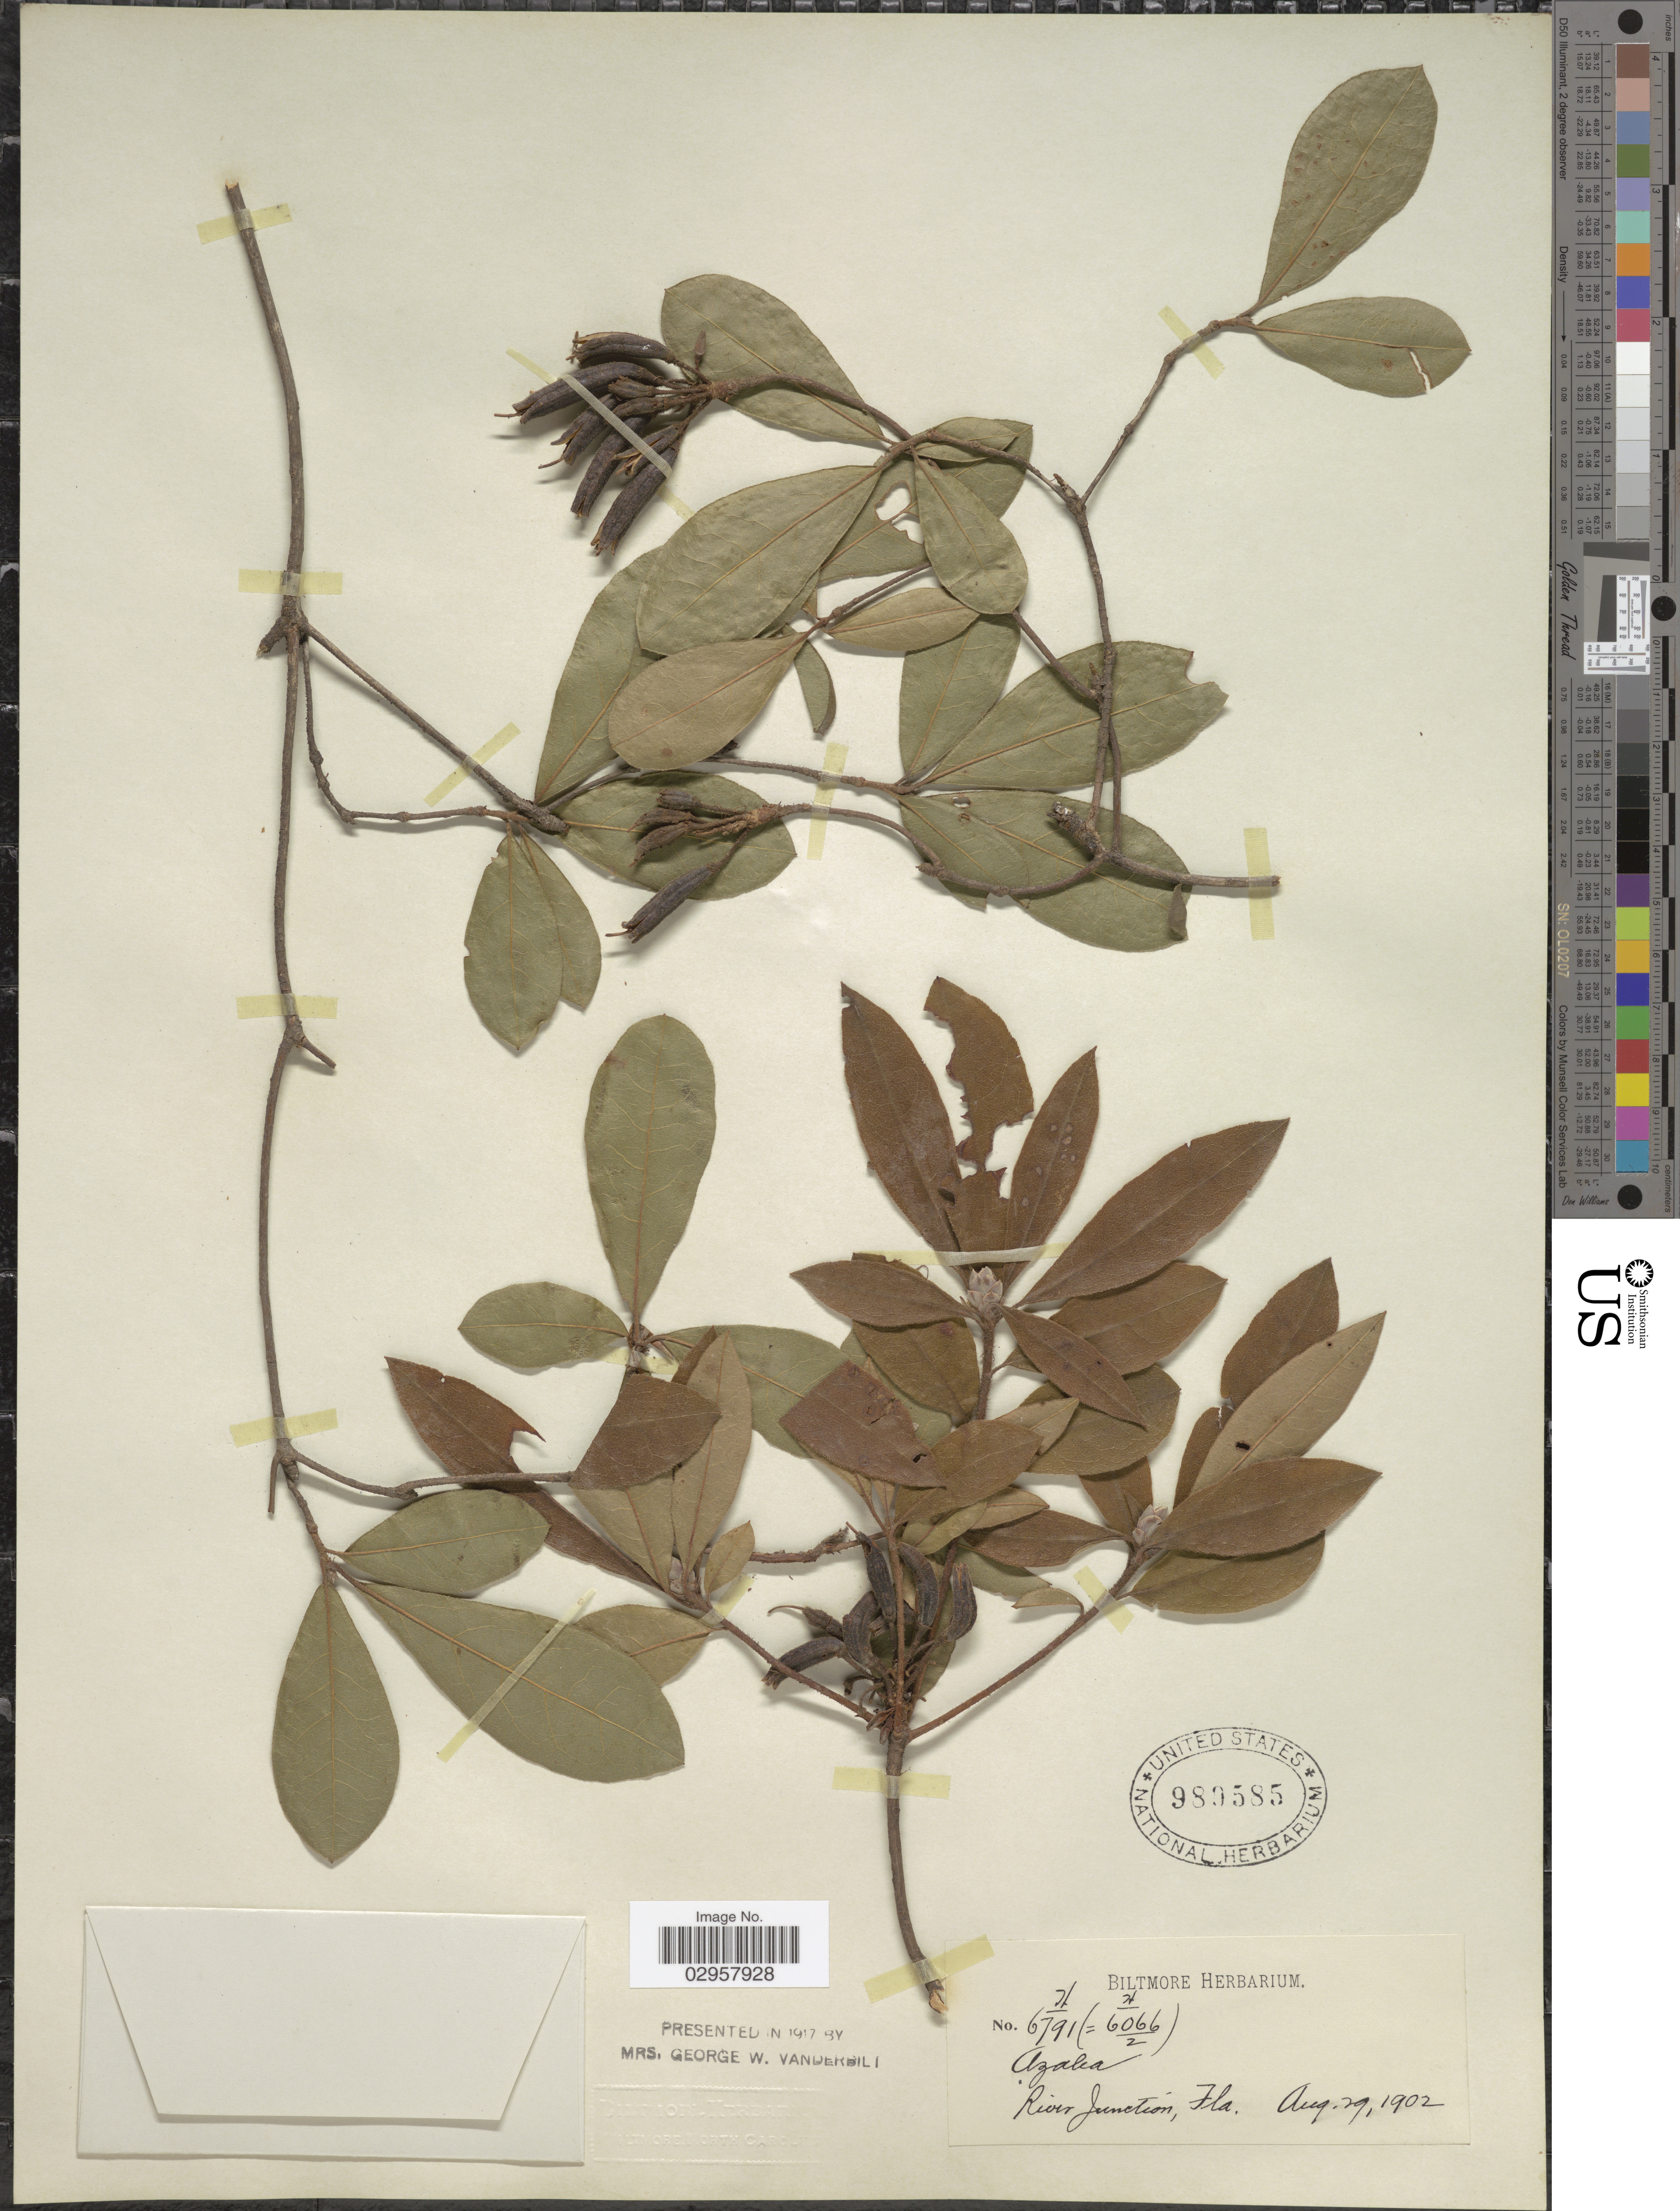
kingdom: Plantae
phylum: Tracheophyta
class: Magnoliopsida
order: Ericales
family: Ericaceae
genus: Rhododendron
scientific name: Rhododendron atlanticum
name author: (Ashe) Rehder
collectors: ex herb. Biltmore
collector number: H/6791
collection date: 1902-08-29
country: United States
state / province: Florida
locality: River Junction.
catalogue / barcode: US 980585